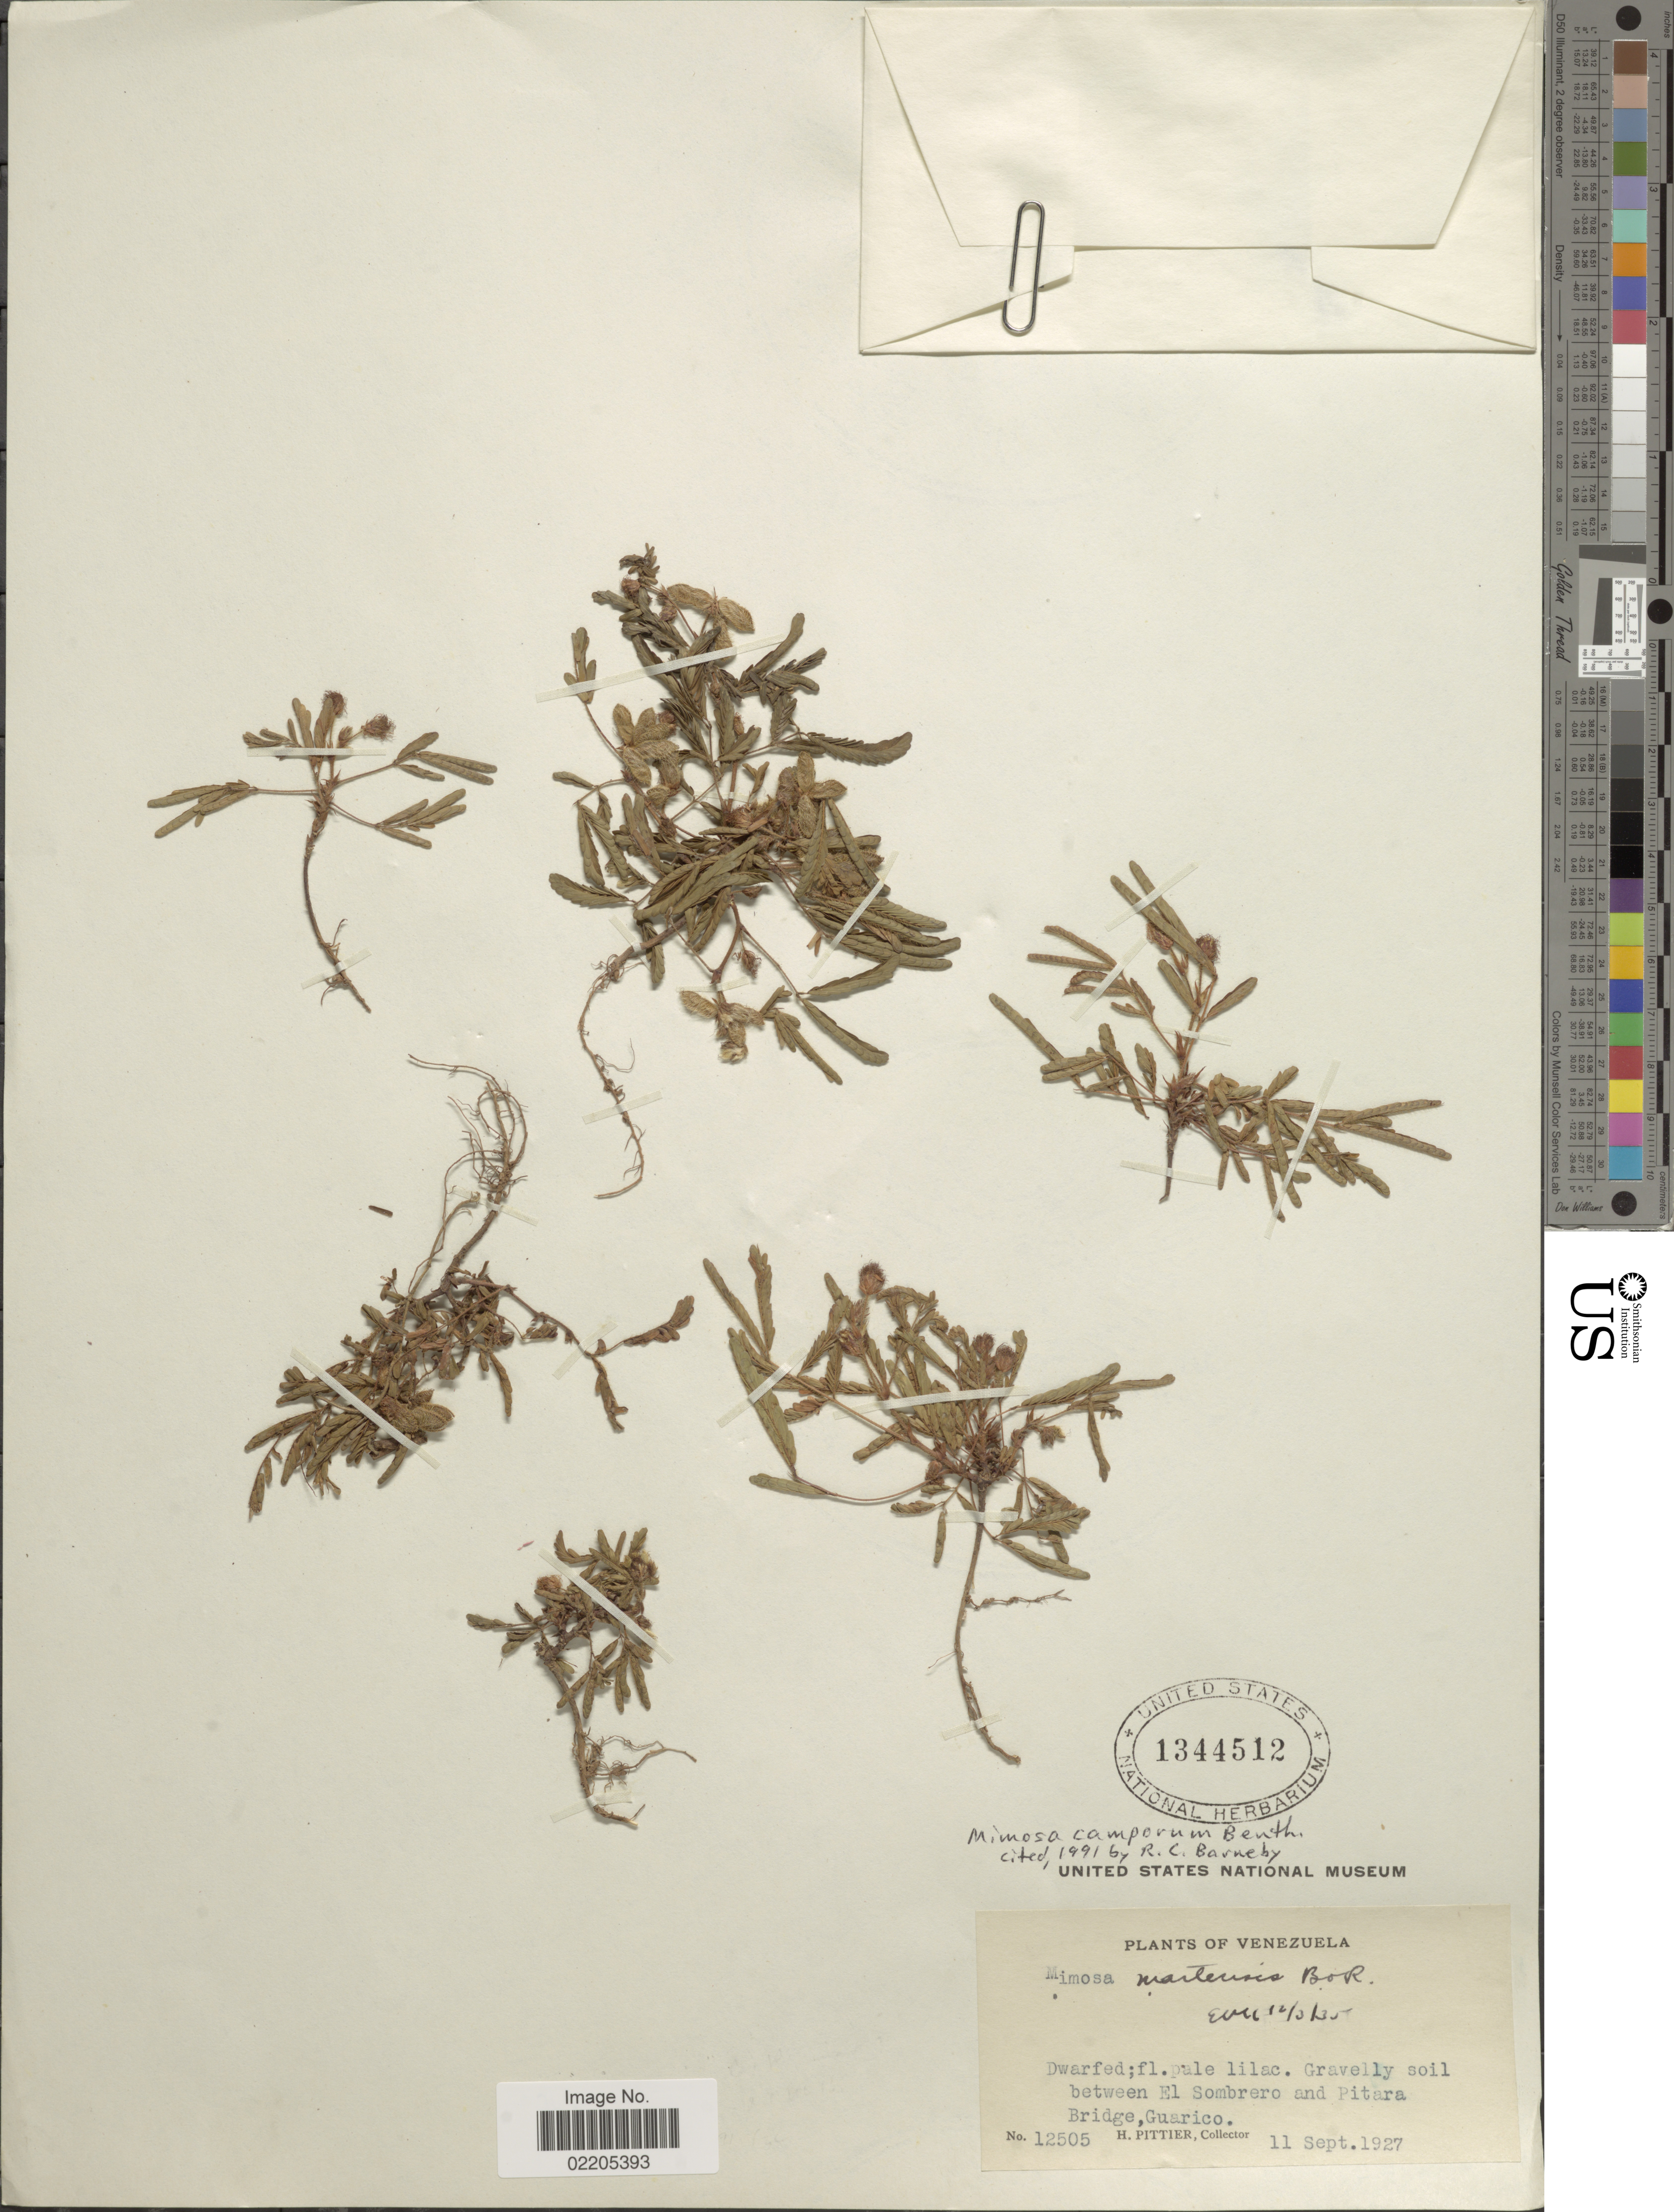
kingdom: Plantae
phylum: Tracheophyta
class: Magnoliopsida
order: Fabales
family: Fabaceae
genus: Mimosa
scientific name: Mimosa camporum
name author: Benth.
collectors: H. F. Pittier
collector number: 12505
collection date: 1927-09-11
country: Venezuela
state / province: Guárico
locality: Between El Sombrero and Pitara Bridge.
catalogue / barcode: US 1344512